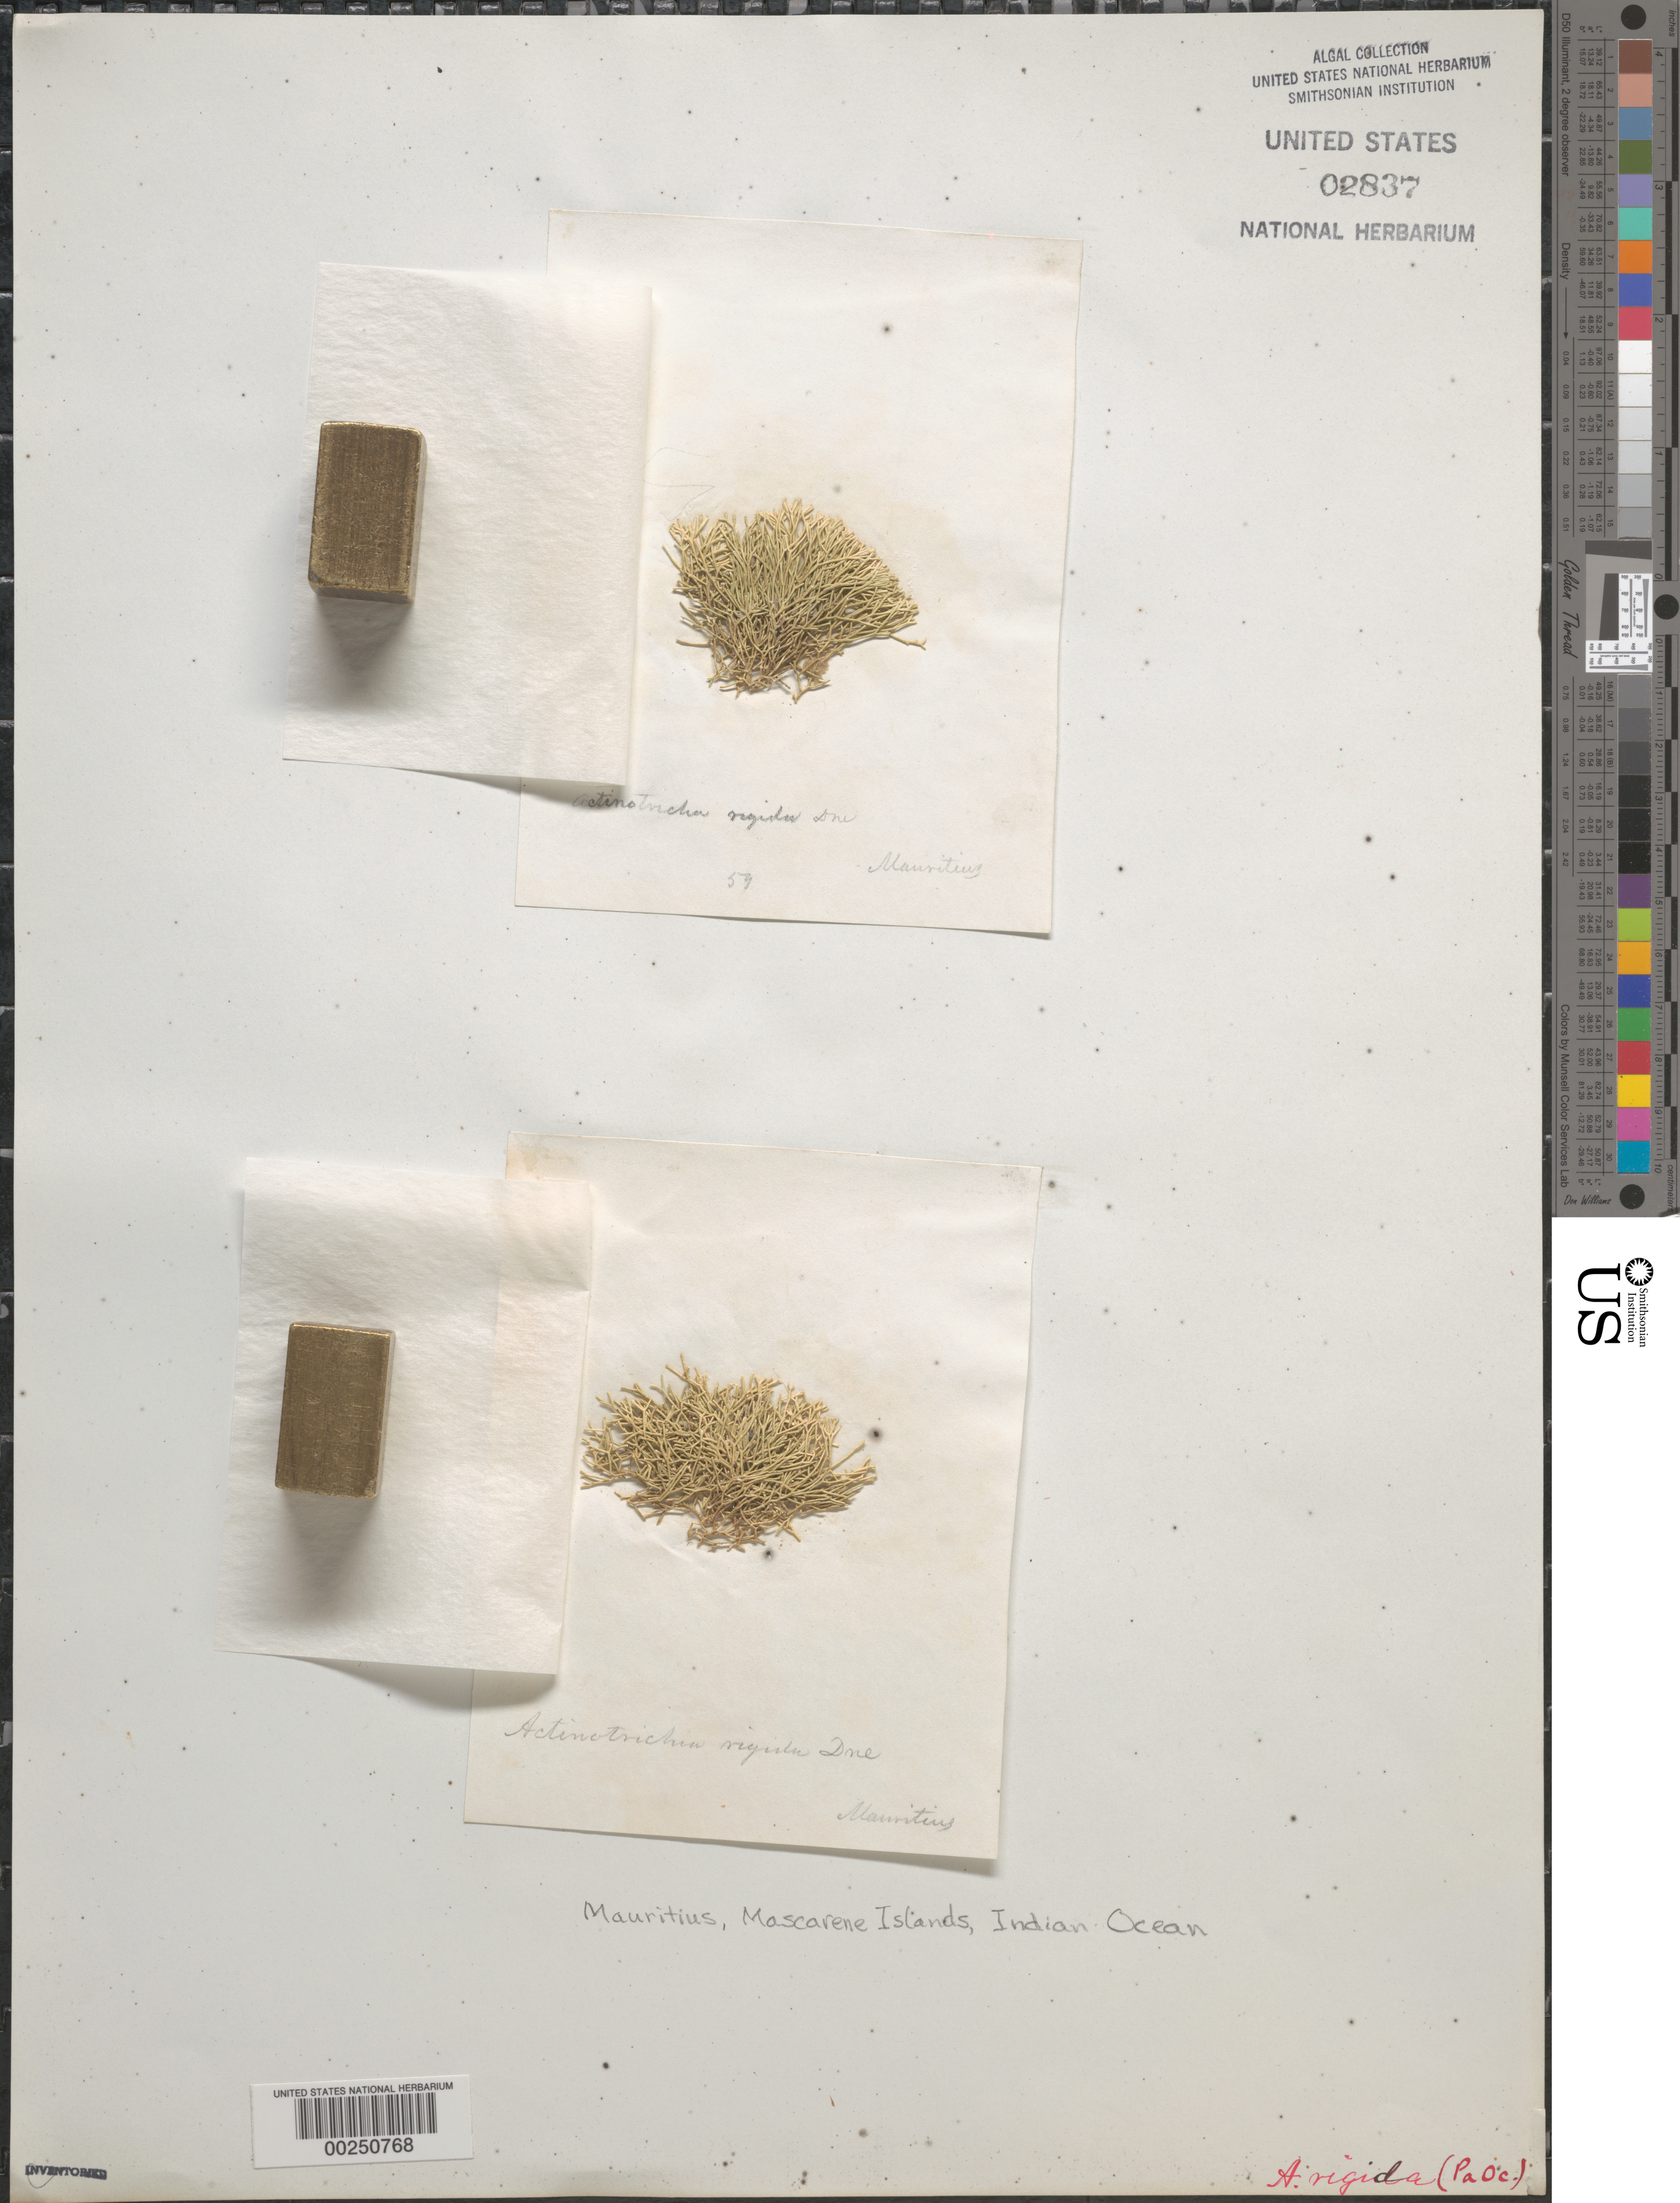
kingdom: Plantae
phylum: Rhodophyta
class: Florideophyceae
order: Nemaliales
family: Galaxauraceae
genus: Actinotrichia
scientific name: Actinotrichia fragilis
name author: (Forssk.) Børgesen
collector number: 59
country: Mauritius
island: Mauritius Island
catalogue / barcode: US 2837